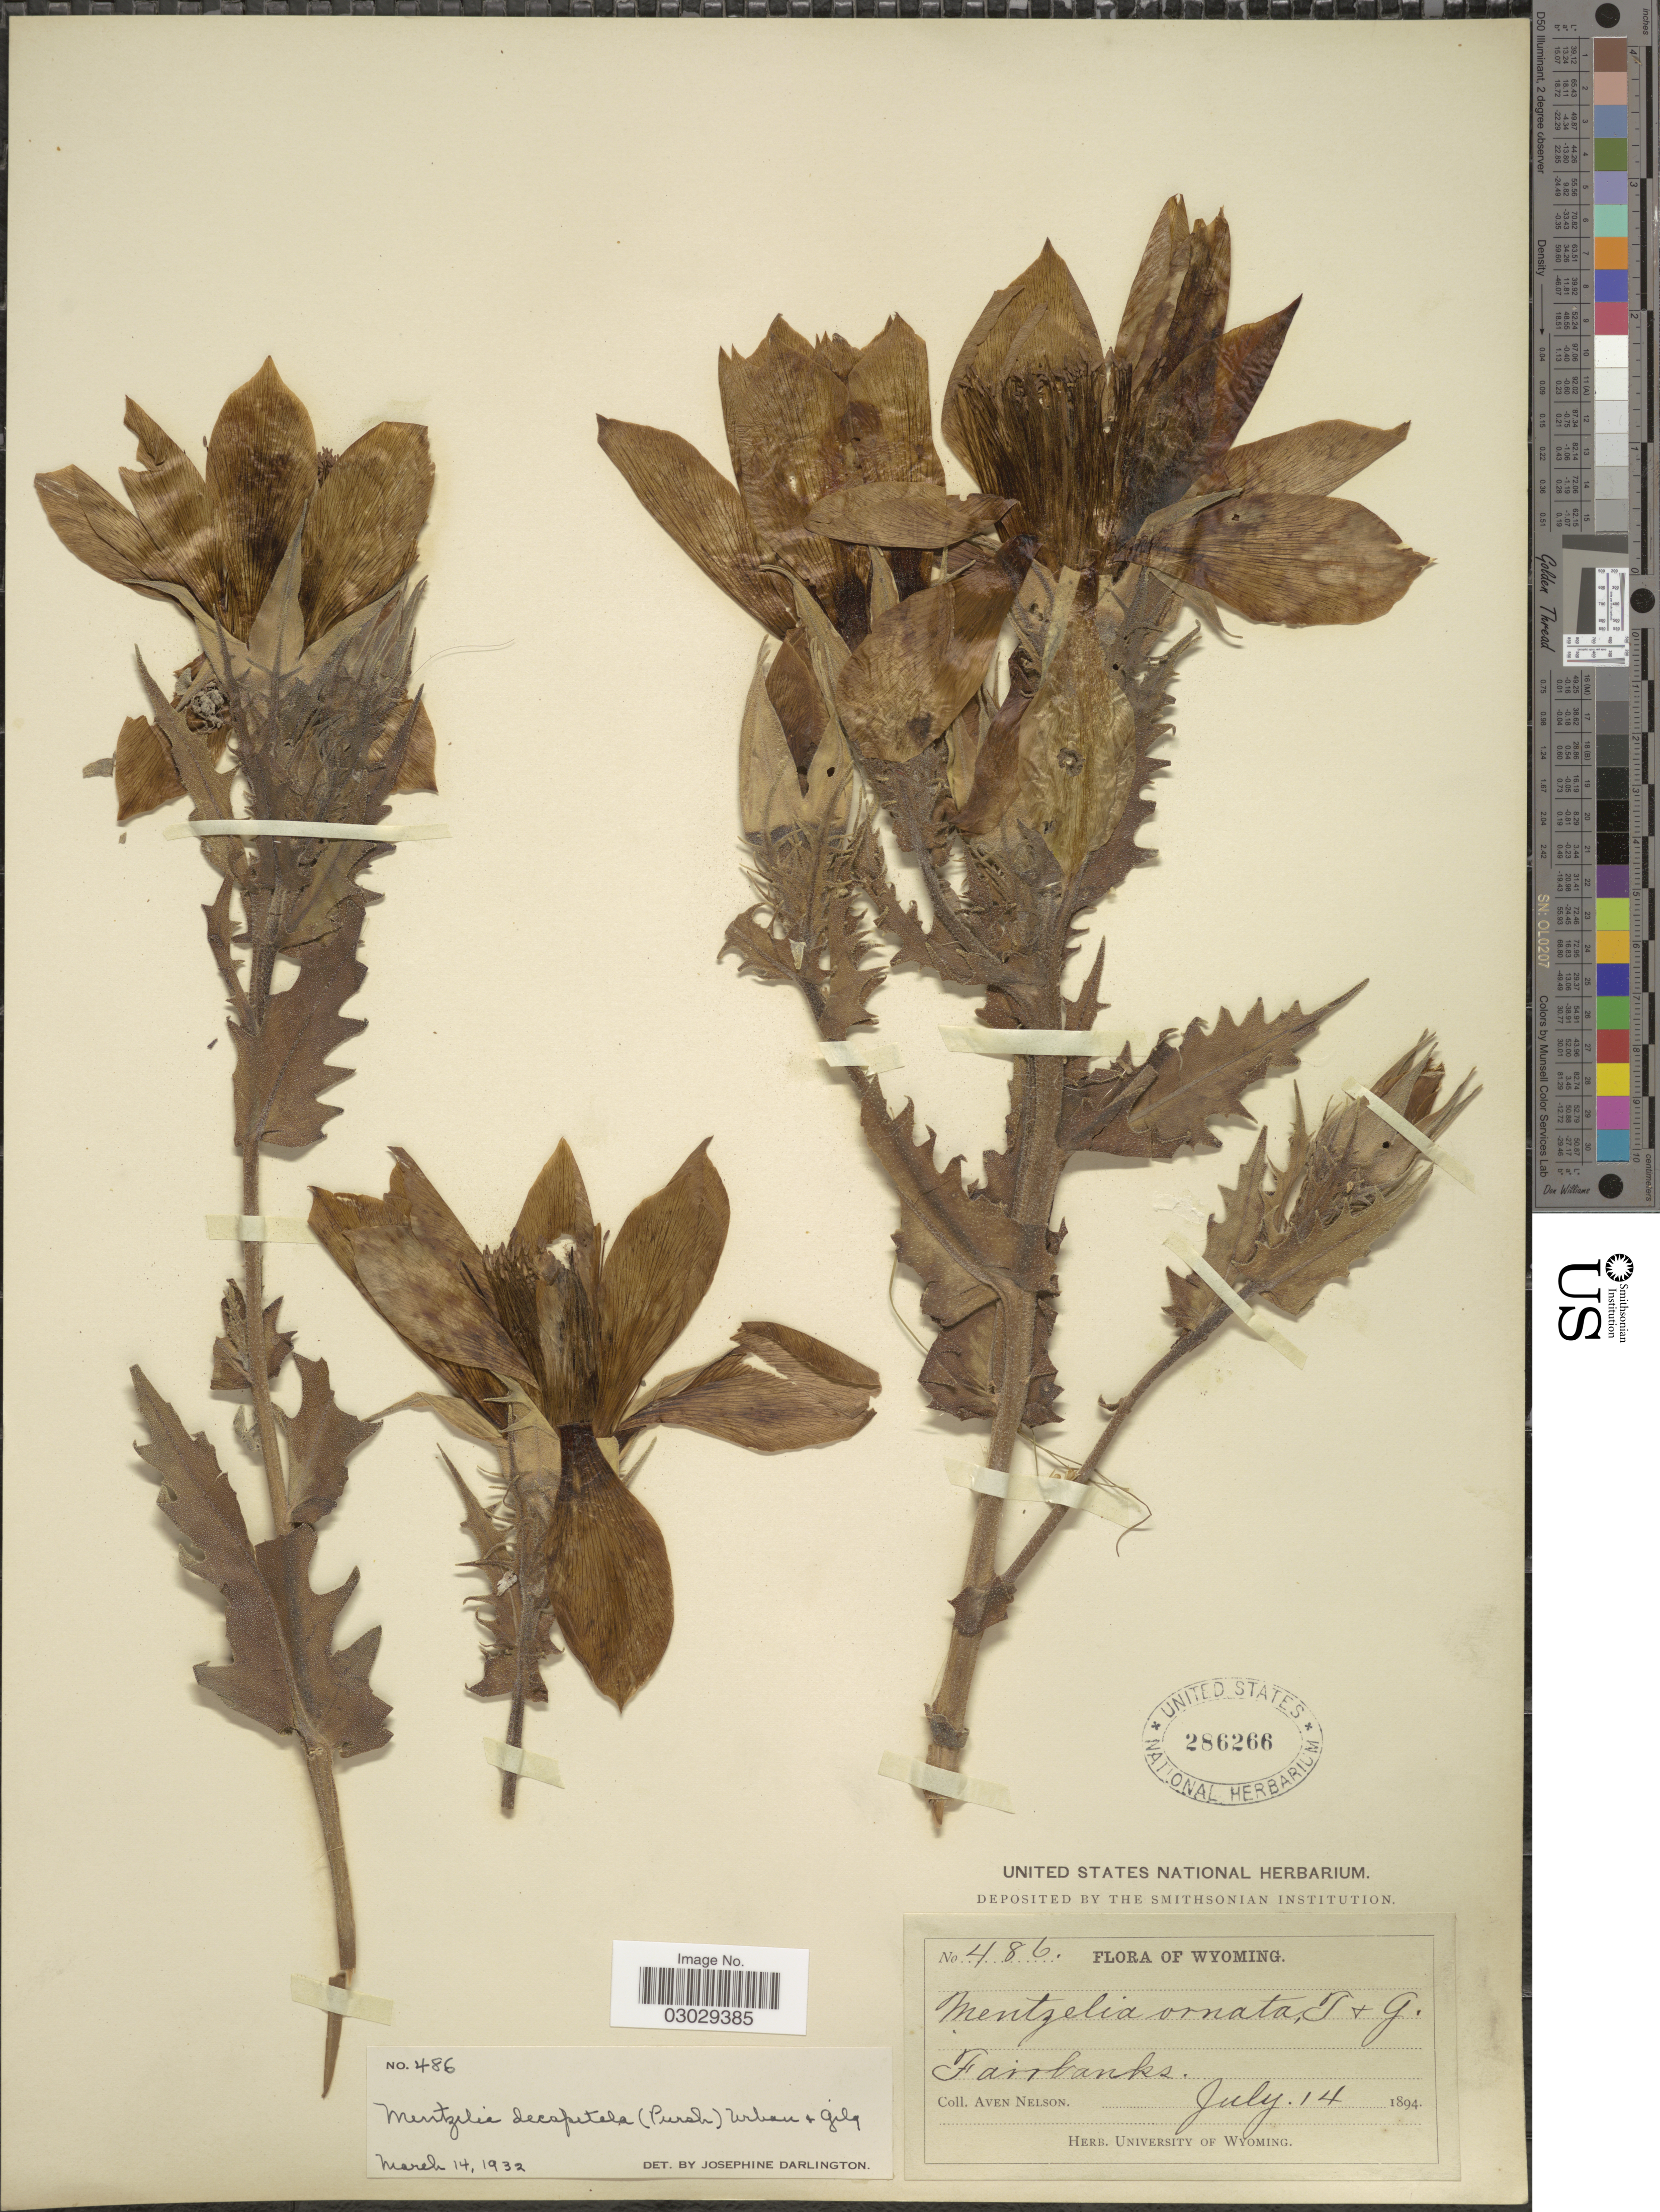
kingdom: Plantae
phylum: Tracheophyta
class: Magnoliopsida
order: Cornales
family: Loasaceae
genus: Mentzelia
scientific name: Mentzelia decapetala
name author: (Sims) Urb.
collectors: A. Nelson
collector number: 486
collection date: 1894-07-14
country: United States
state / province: Wyoming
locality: Fairbanks.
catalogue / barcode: US 286266